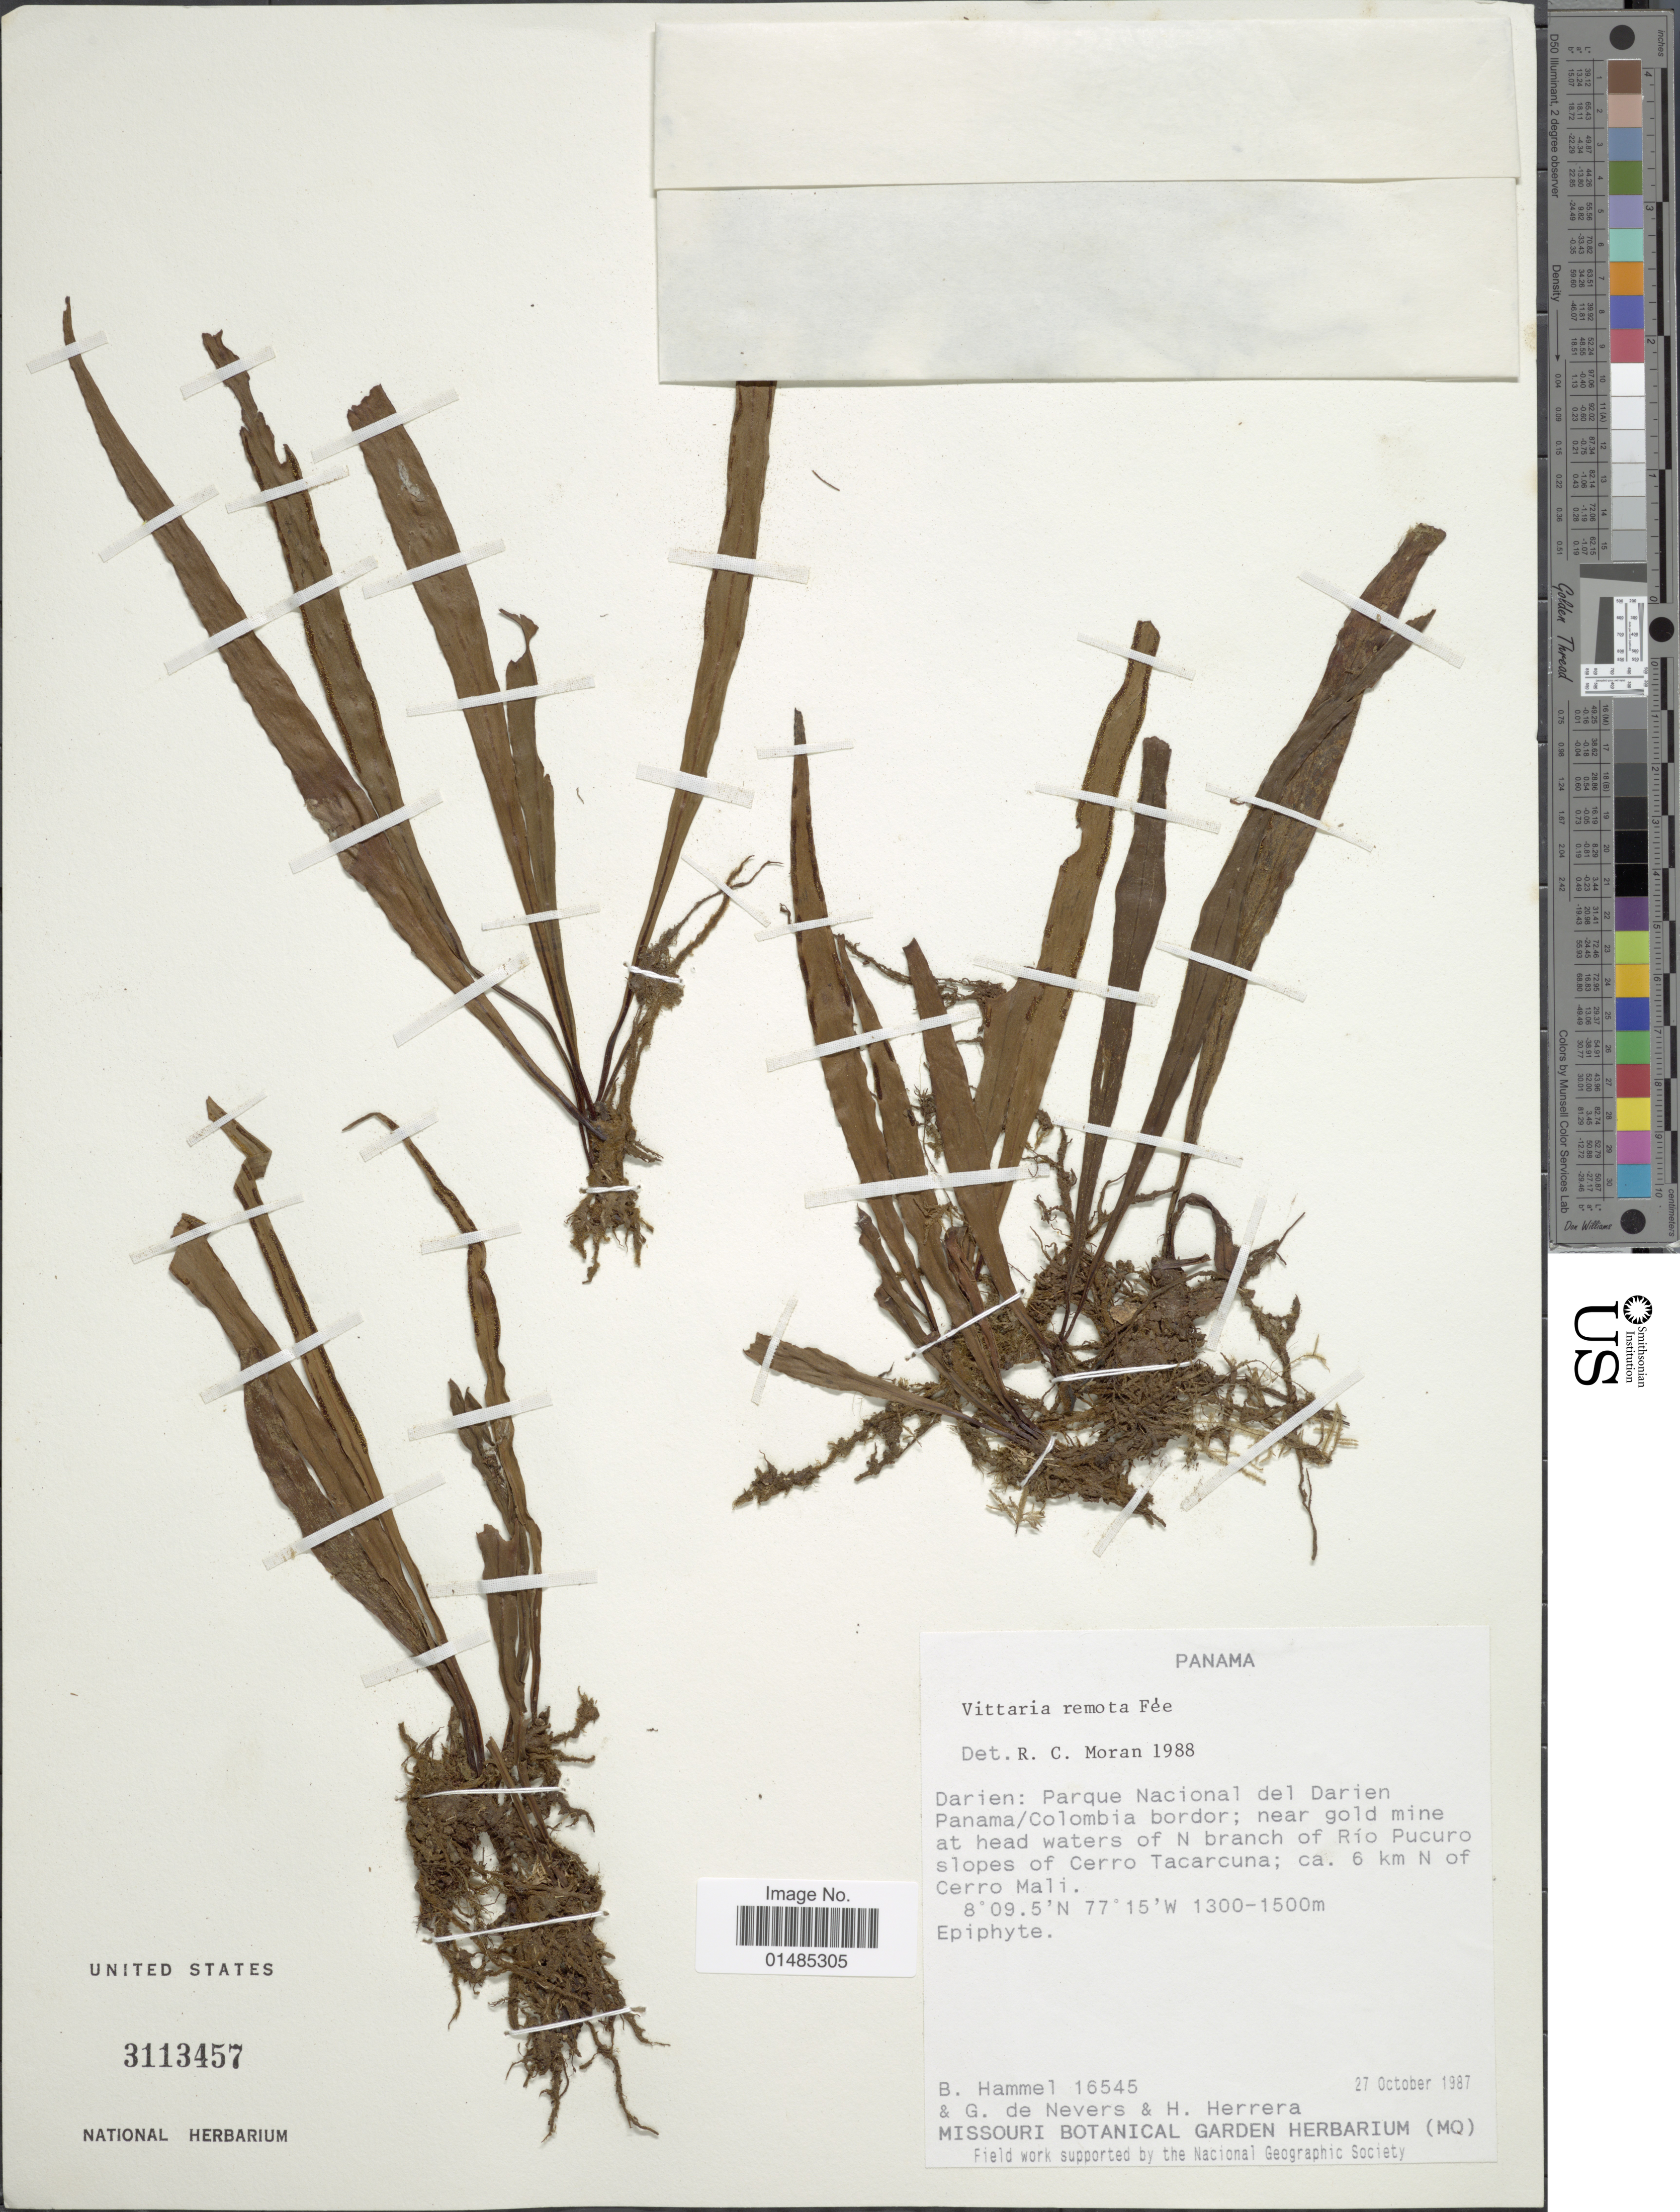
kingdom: Plantae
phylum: Tracheophyta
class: Polypodiopsida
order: Polypodiales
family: Pteridaceae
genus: Radiovittaria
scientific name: Radiovittaria remota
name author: (Fée) E.H. Crane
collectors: B. Hammel, G. C. de Nevers & H. Herrera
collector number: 16545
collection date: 1987-10-27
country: Panama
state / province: Darién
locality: Parque Nacional del Darien Panama/Colombia bordor; near gold mine at head waters of N branch of Río Pucuro slopes of Cerro Tacarcuna; ca. 6 km N of Cerro Mali.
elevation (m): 1300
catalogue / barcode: US 3113457